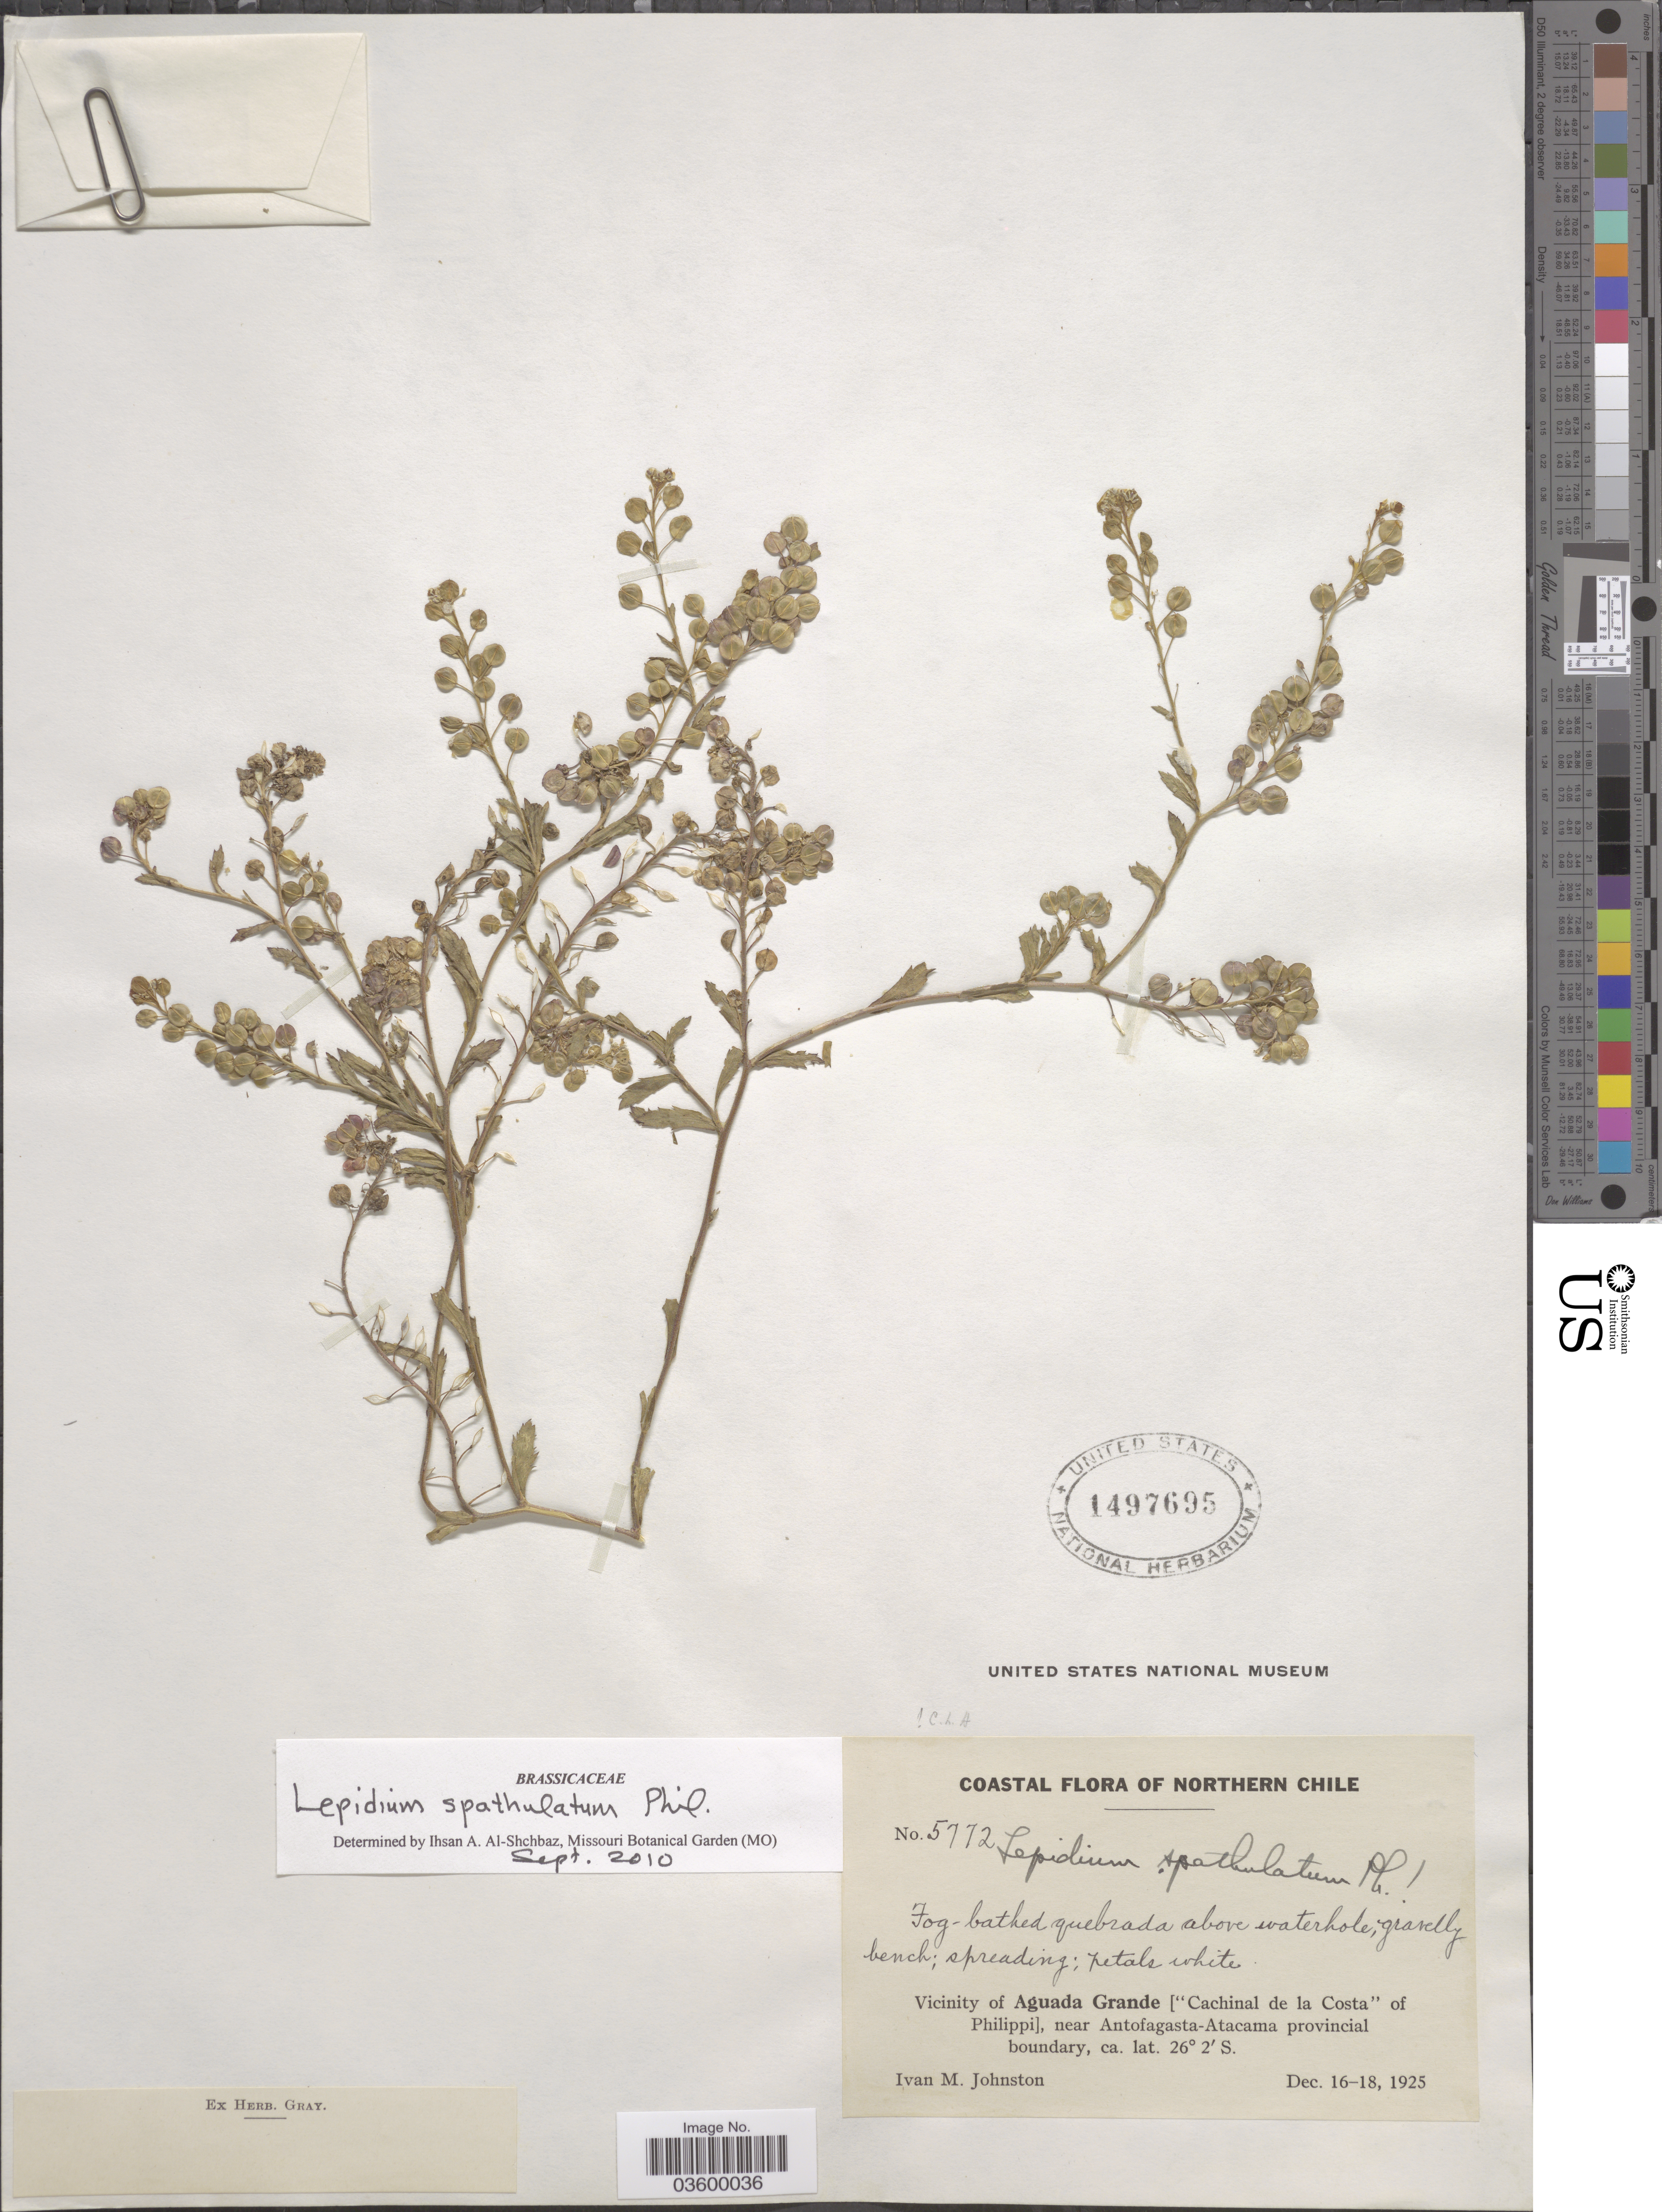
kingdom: Plantae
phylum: Tracheophyta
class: Magnoliopsida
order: Brassicales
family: Brassicaceae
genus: Lepidium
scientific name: Lepidium spathulatum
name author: Phil.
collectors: I.M. Johnston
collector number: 5772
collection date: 1925-12-16/1925-12-18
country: Chile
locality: Northern Chile. Vicinity of Aguada Grande ["Cachinal de la Costa" of Philippi], near Antofagasta-Atacama provincial boundary.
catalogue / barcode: US 1497695